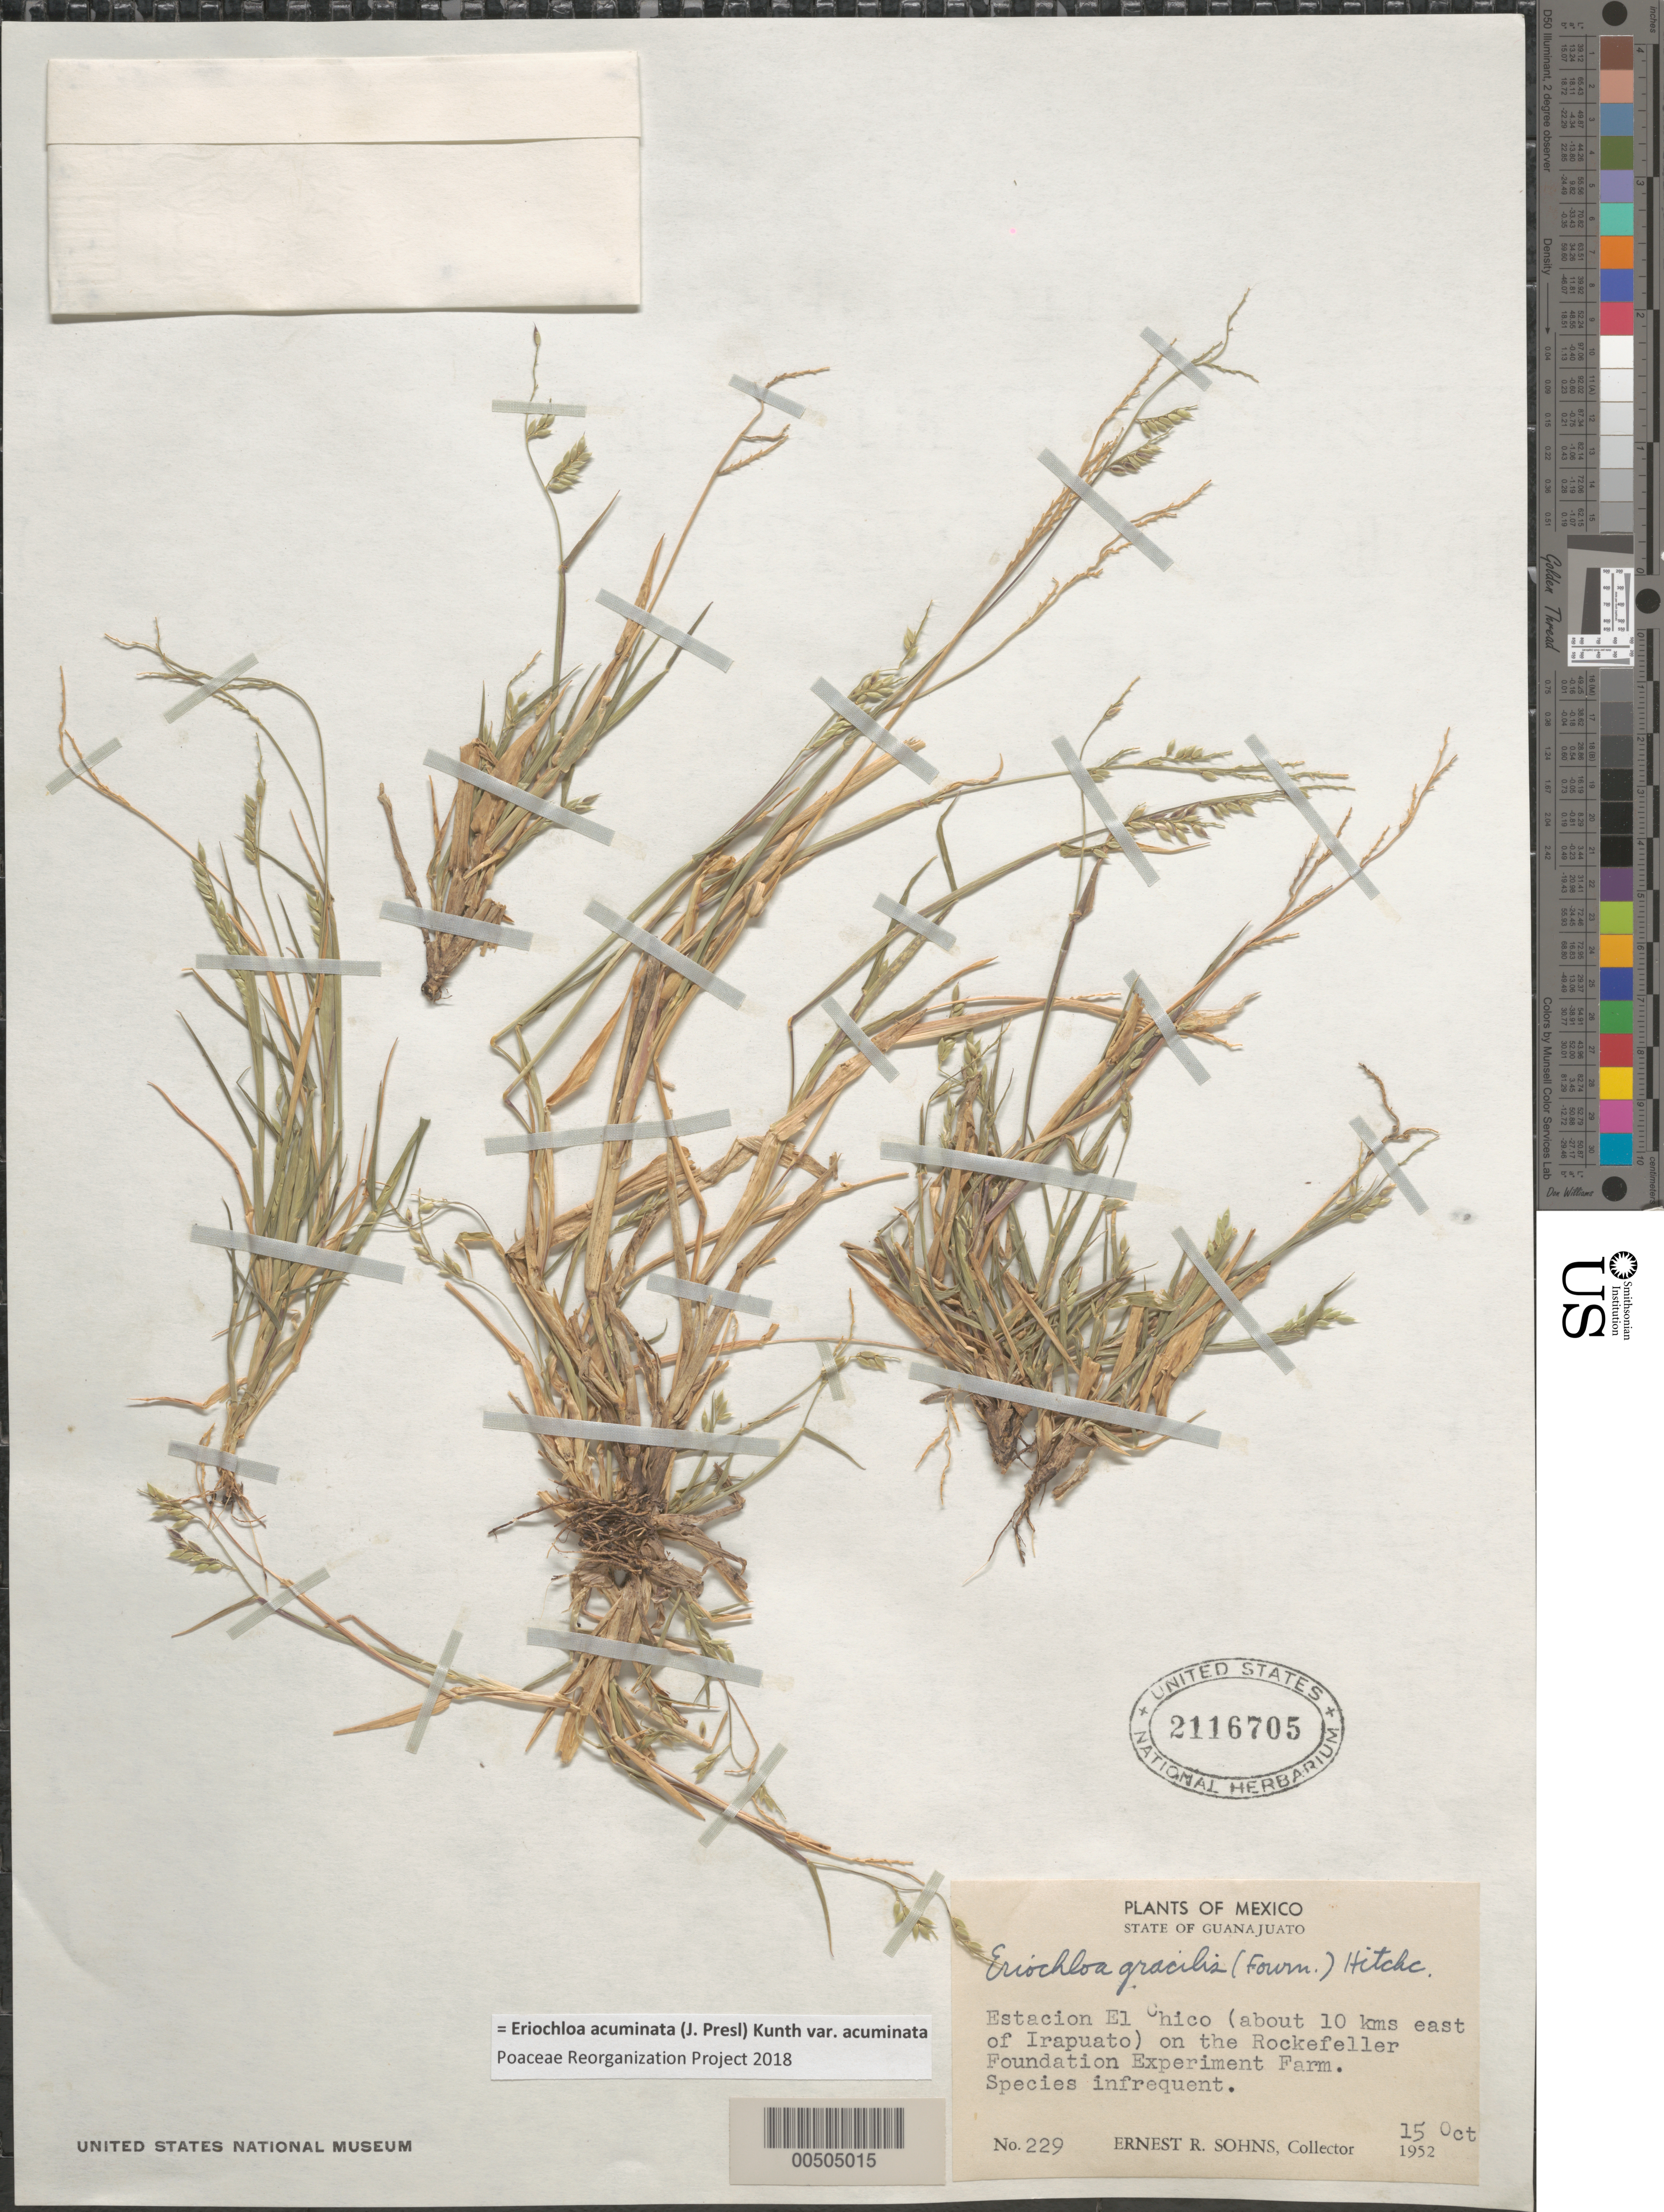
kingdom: Plantae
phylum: Tracheophyta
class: Liliopsida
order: Poales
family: Poaceae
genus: Eriochloa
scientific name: Eriochloa gracilis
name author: (E. Fourn.) E. Hitchc.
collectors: E. R. Sohns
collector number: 229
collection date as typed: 15 Oct 1952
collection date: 1952-10-15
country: Mexico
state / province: Guanajuato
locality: Estacion El Chico (about 10 km E of Irapuato) on the Rockefeller Foundation Experiment Farm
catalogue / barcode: US 2116705